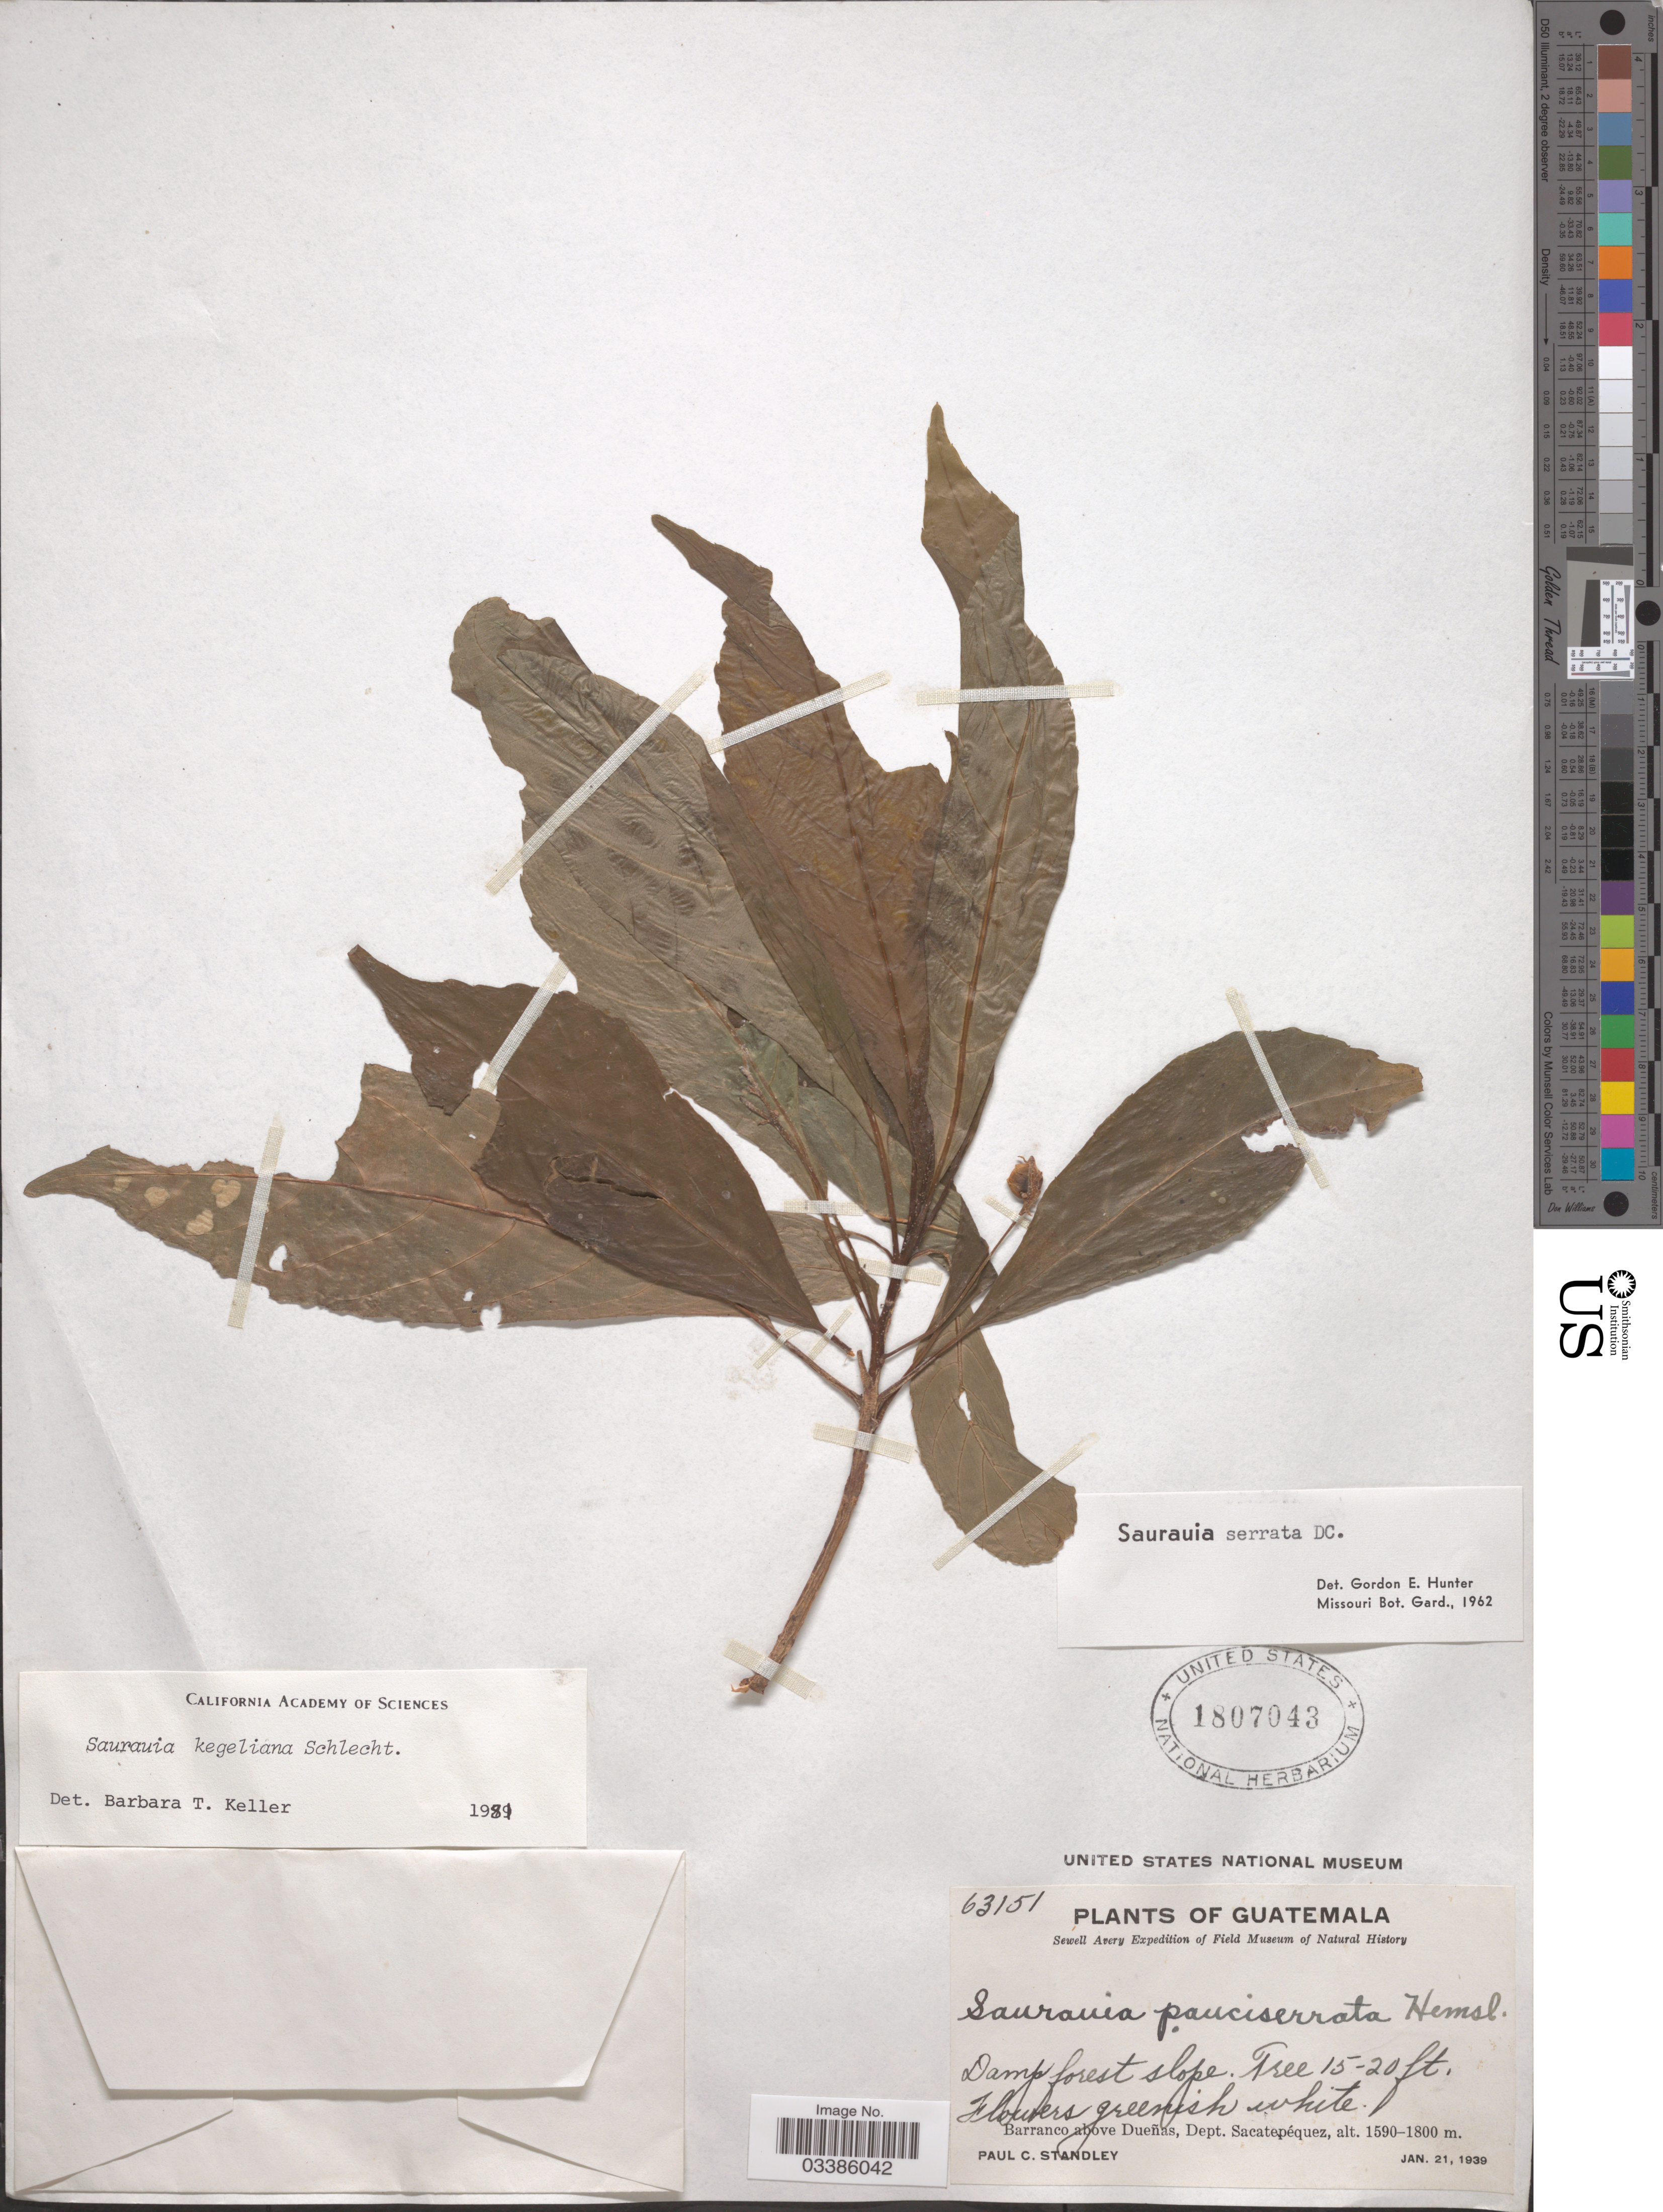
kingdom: Plantae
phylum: Tracheophyta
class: Magnoliopsida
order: Ericales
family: Actinidiaceae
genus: Saurauia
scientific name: Saurauia kegeliana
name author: Schltdl.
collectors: P. C. Standley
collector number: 63151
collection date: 1939-01-21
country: Guatemala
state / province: Sacatepéquez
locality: Barranco above Dueñas, Dept. Sacatepéquez.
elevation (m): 1590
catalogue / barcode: US 1807043